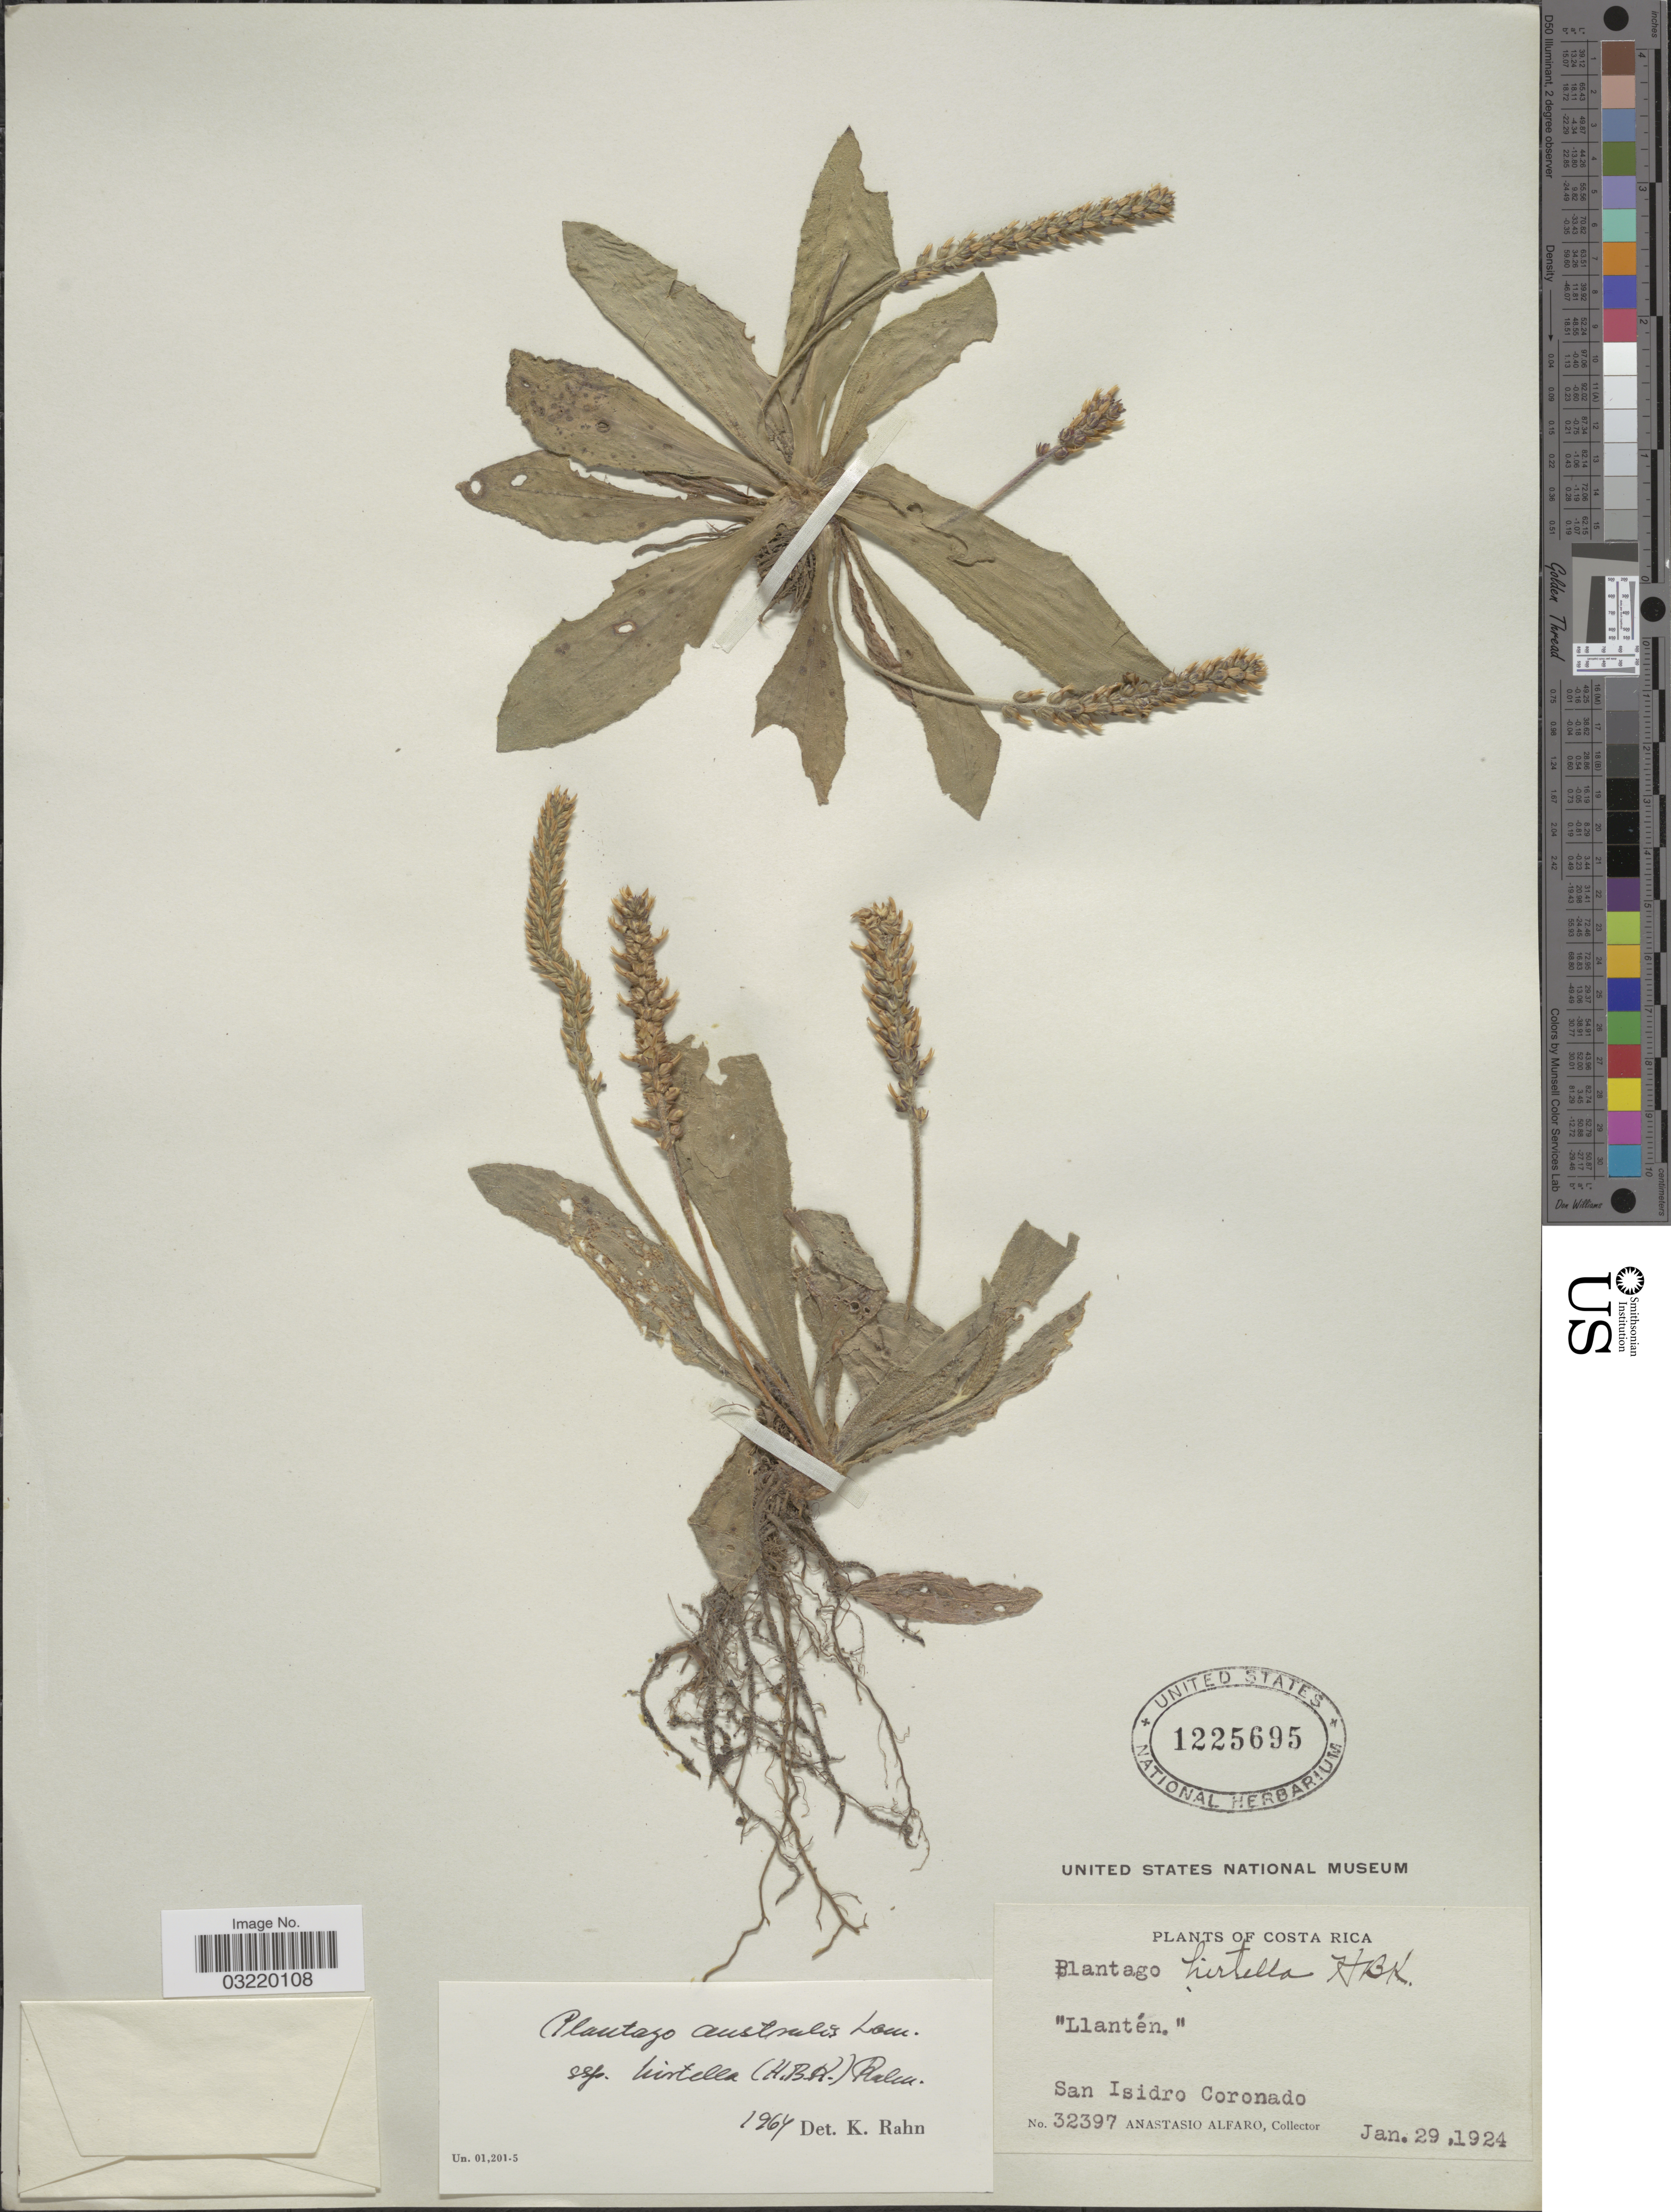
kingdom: Plantae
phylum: Tracheophyta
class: Magnoliopsida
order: Lamiales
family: Plantaginaceae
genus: Plantago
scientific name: Plantago australis subsp. hirtella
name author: (Kunth) Rahn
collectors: A. Alfaro Gonzalez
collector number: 32397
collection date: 1924-01-29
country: Costa Rica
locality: San Isidro Coronado.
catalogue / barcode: US 1225695